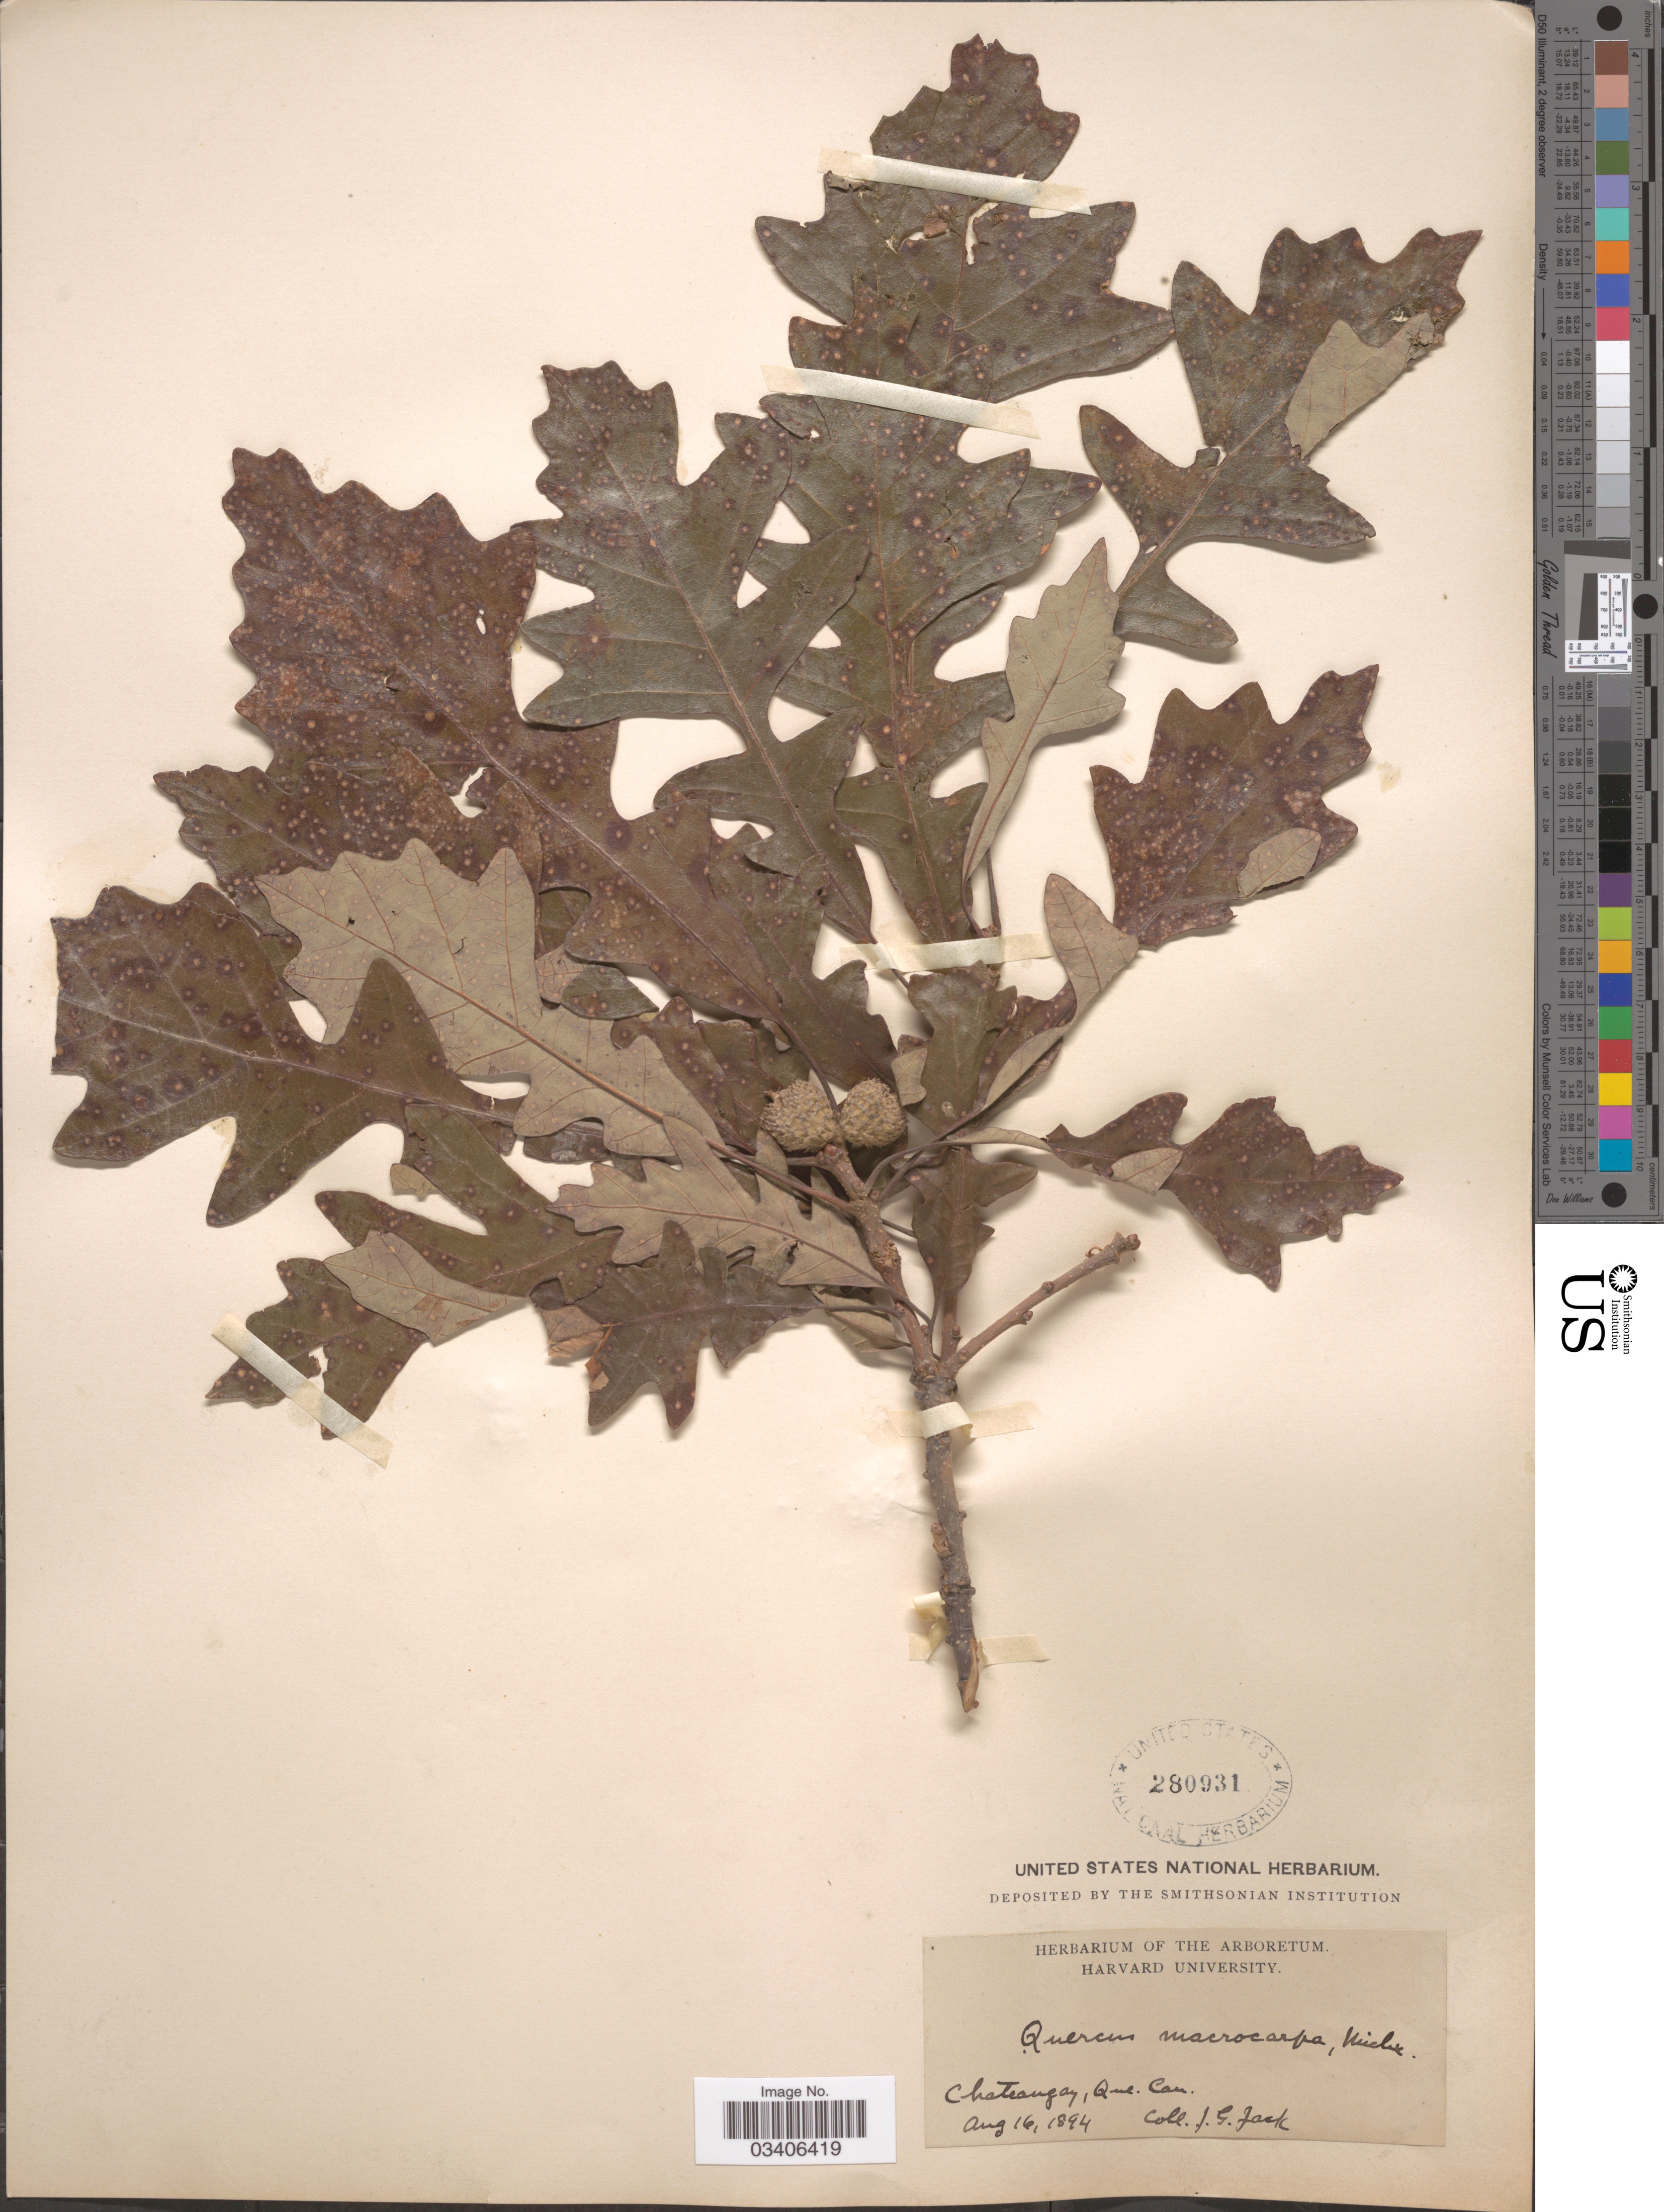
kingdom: Plantae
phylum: Tracheophyta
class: Magnoliopsida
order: Fagales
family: Fagaceae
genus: Quercus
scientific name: Quercus macrocarpa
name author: Michx.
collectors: J. G. Jack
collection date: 1894-08-16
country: Canada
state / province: Quebec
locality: Chateaugay.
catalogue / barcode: US 280931